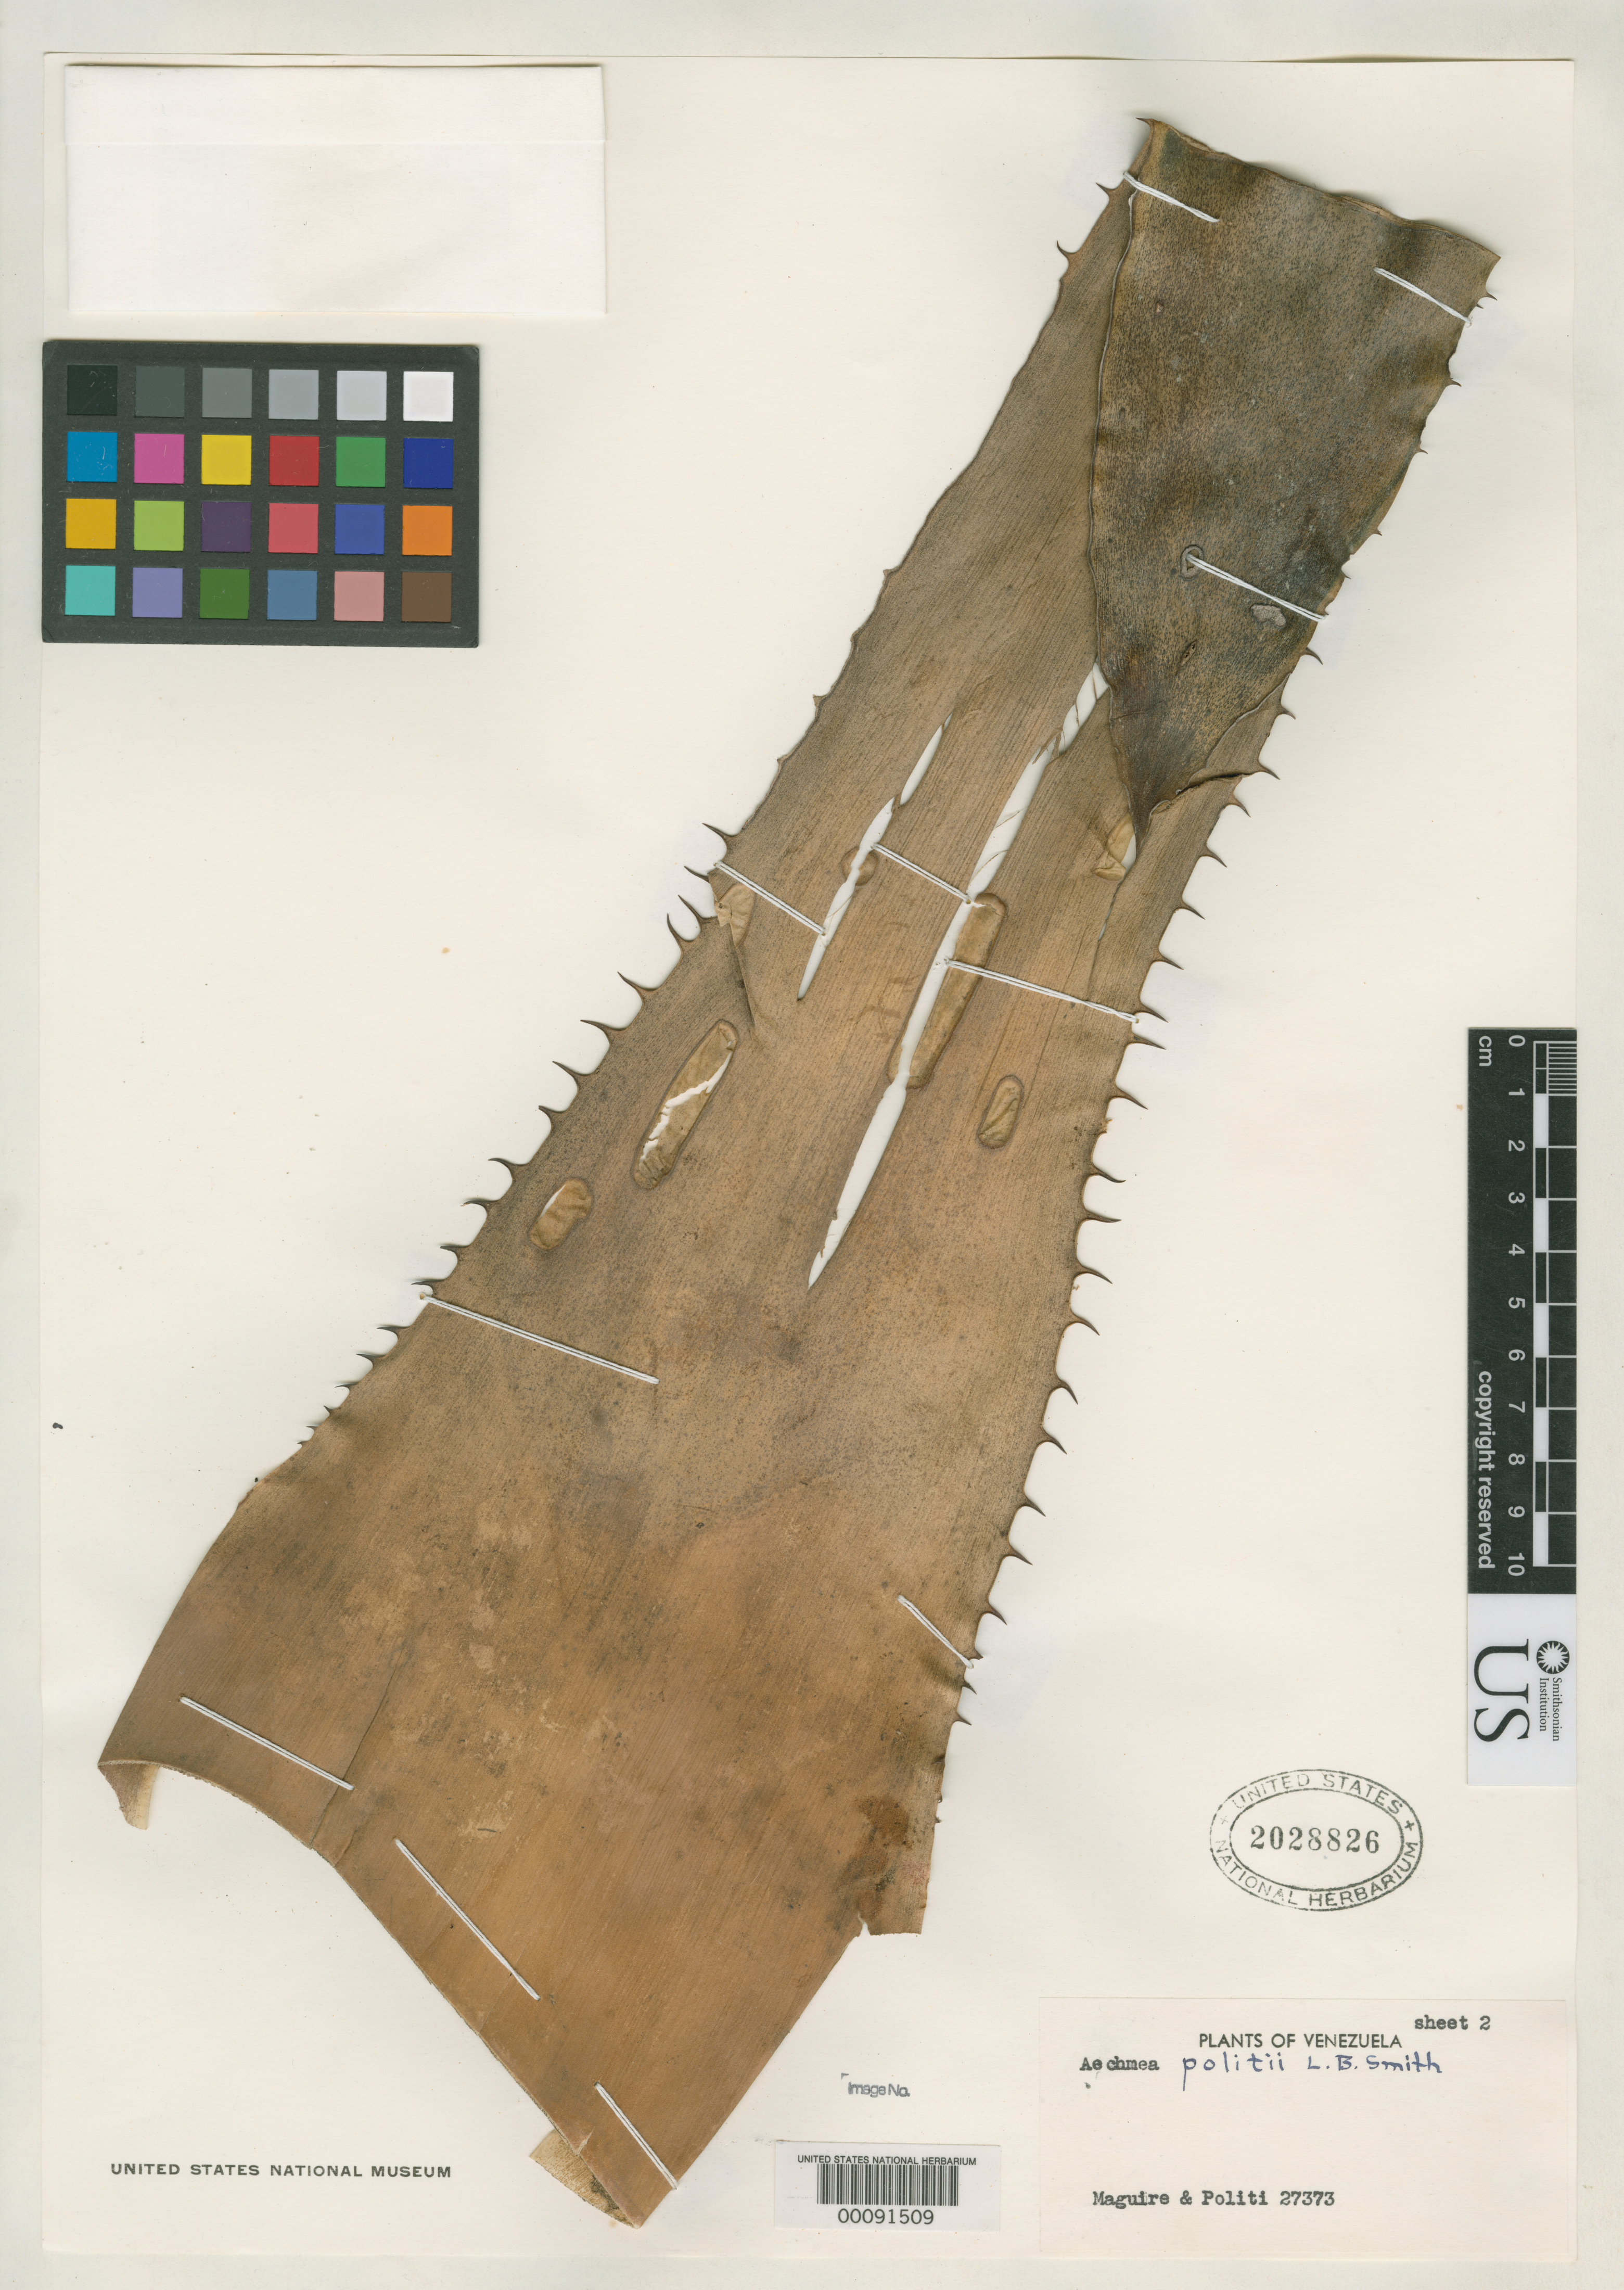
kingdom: Plantae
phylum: Tracheophyta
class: Liliopsida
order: Poales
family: Bromeliaceae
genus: Aechmea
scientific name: Aechmea politii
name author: L.B. Sm.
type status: Holotype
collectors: B. Maguire & L. Politi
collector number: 27373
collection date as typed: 24 Nov 1948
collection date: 1948-11-24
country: Venezuela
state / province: Amazonas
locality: Cerro Sipapo, vic. of basecamp.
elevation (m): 150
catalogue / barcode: US 2028826